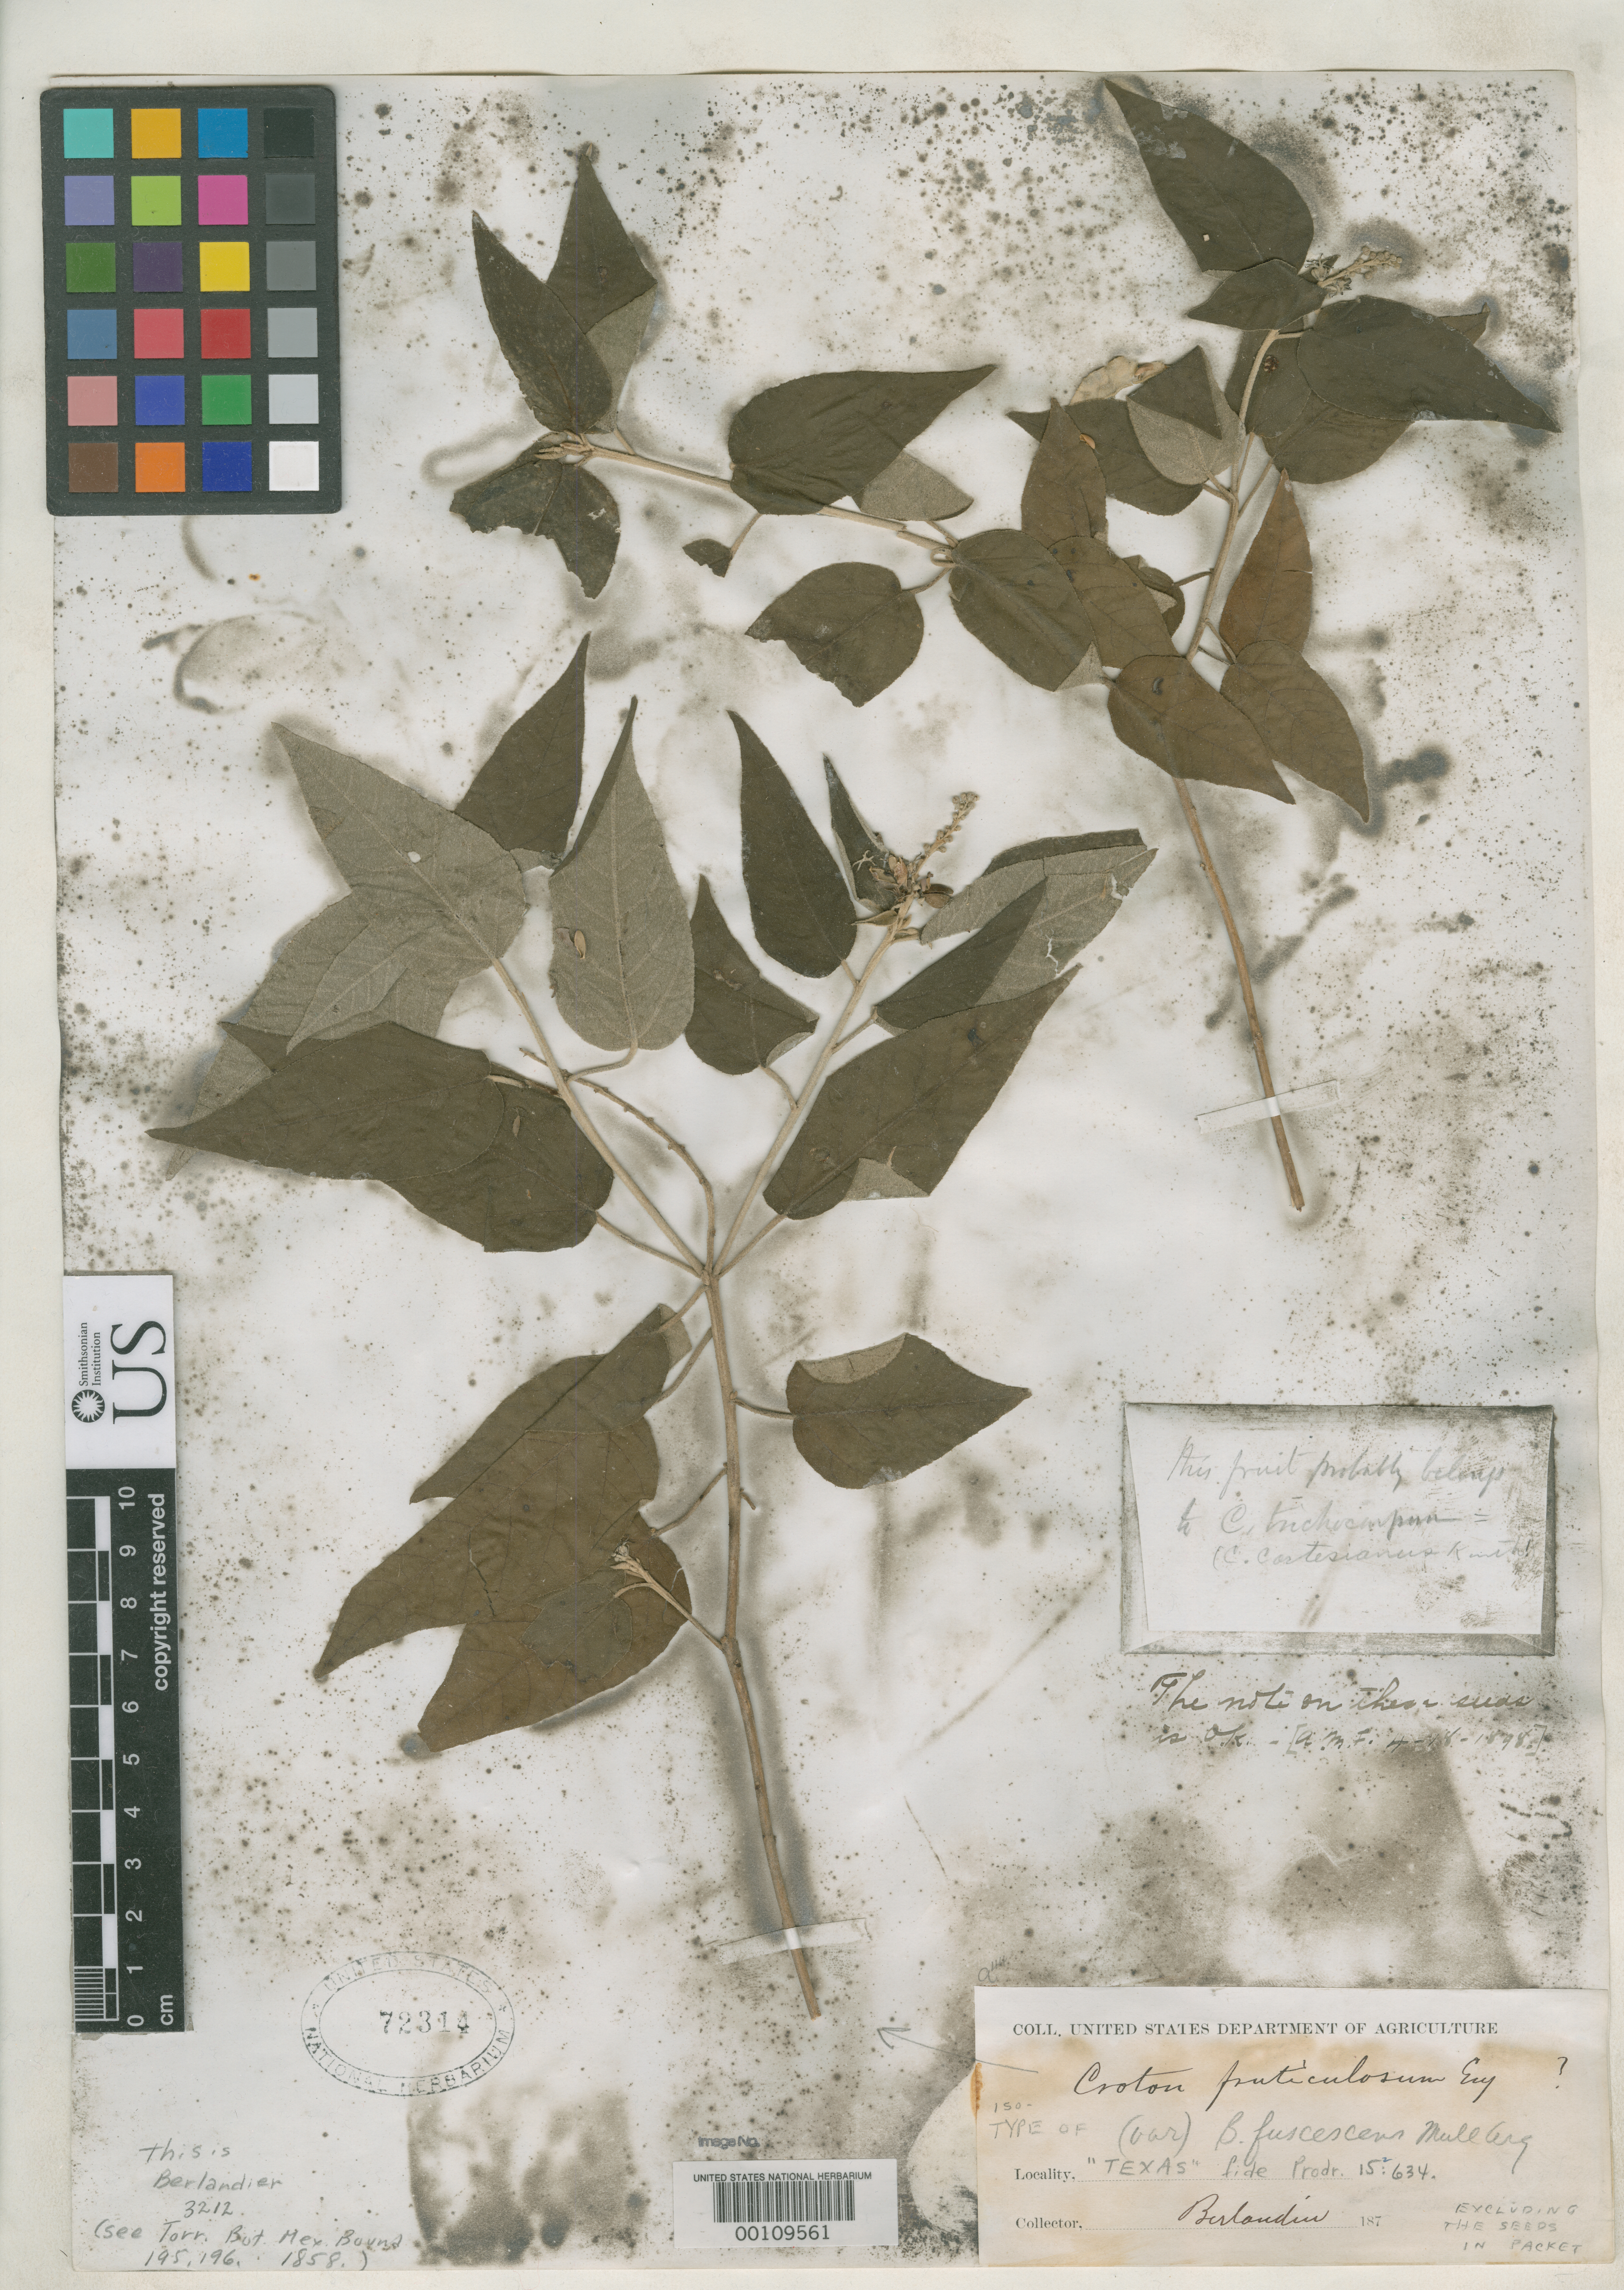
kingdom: Plantae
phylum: Tracheophyta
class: Magnoliopsida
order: Malpighiales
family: Euphorbiaceae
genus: Croton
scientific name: Croton fruticulosus var. fuscescens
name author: Müll. Arg. in Emory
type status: Syntype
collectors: J. L. Berlandier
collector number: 3212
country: United States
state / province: Texas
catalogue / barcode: US 72314